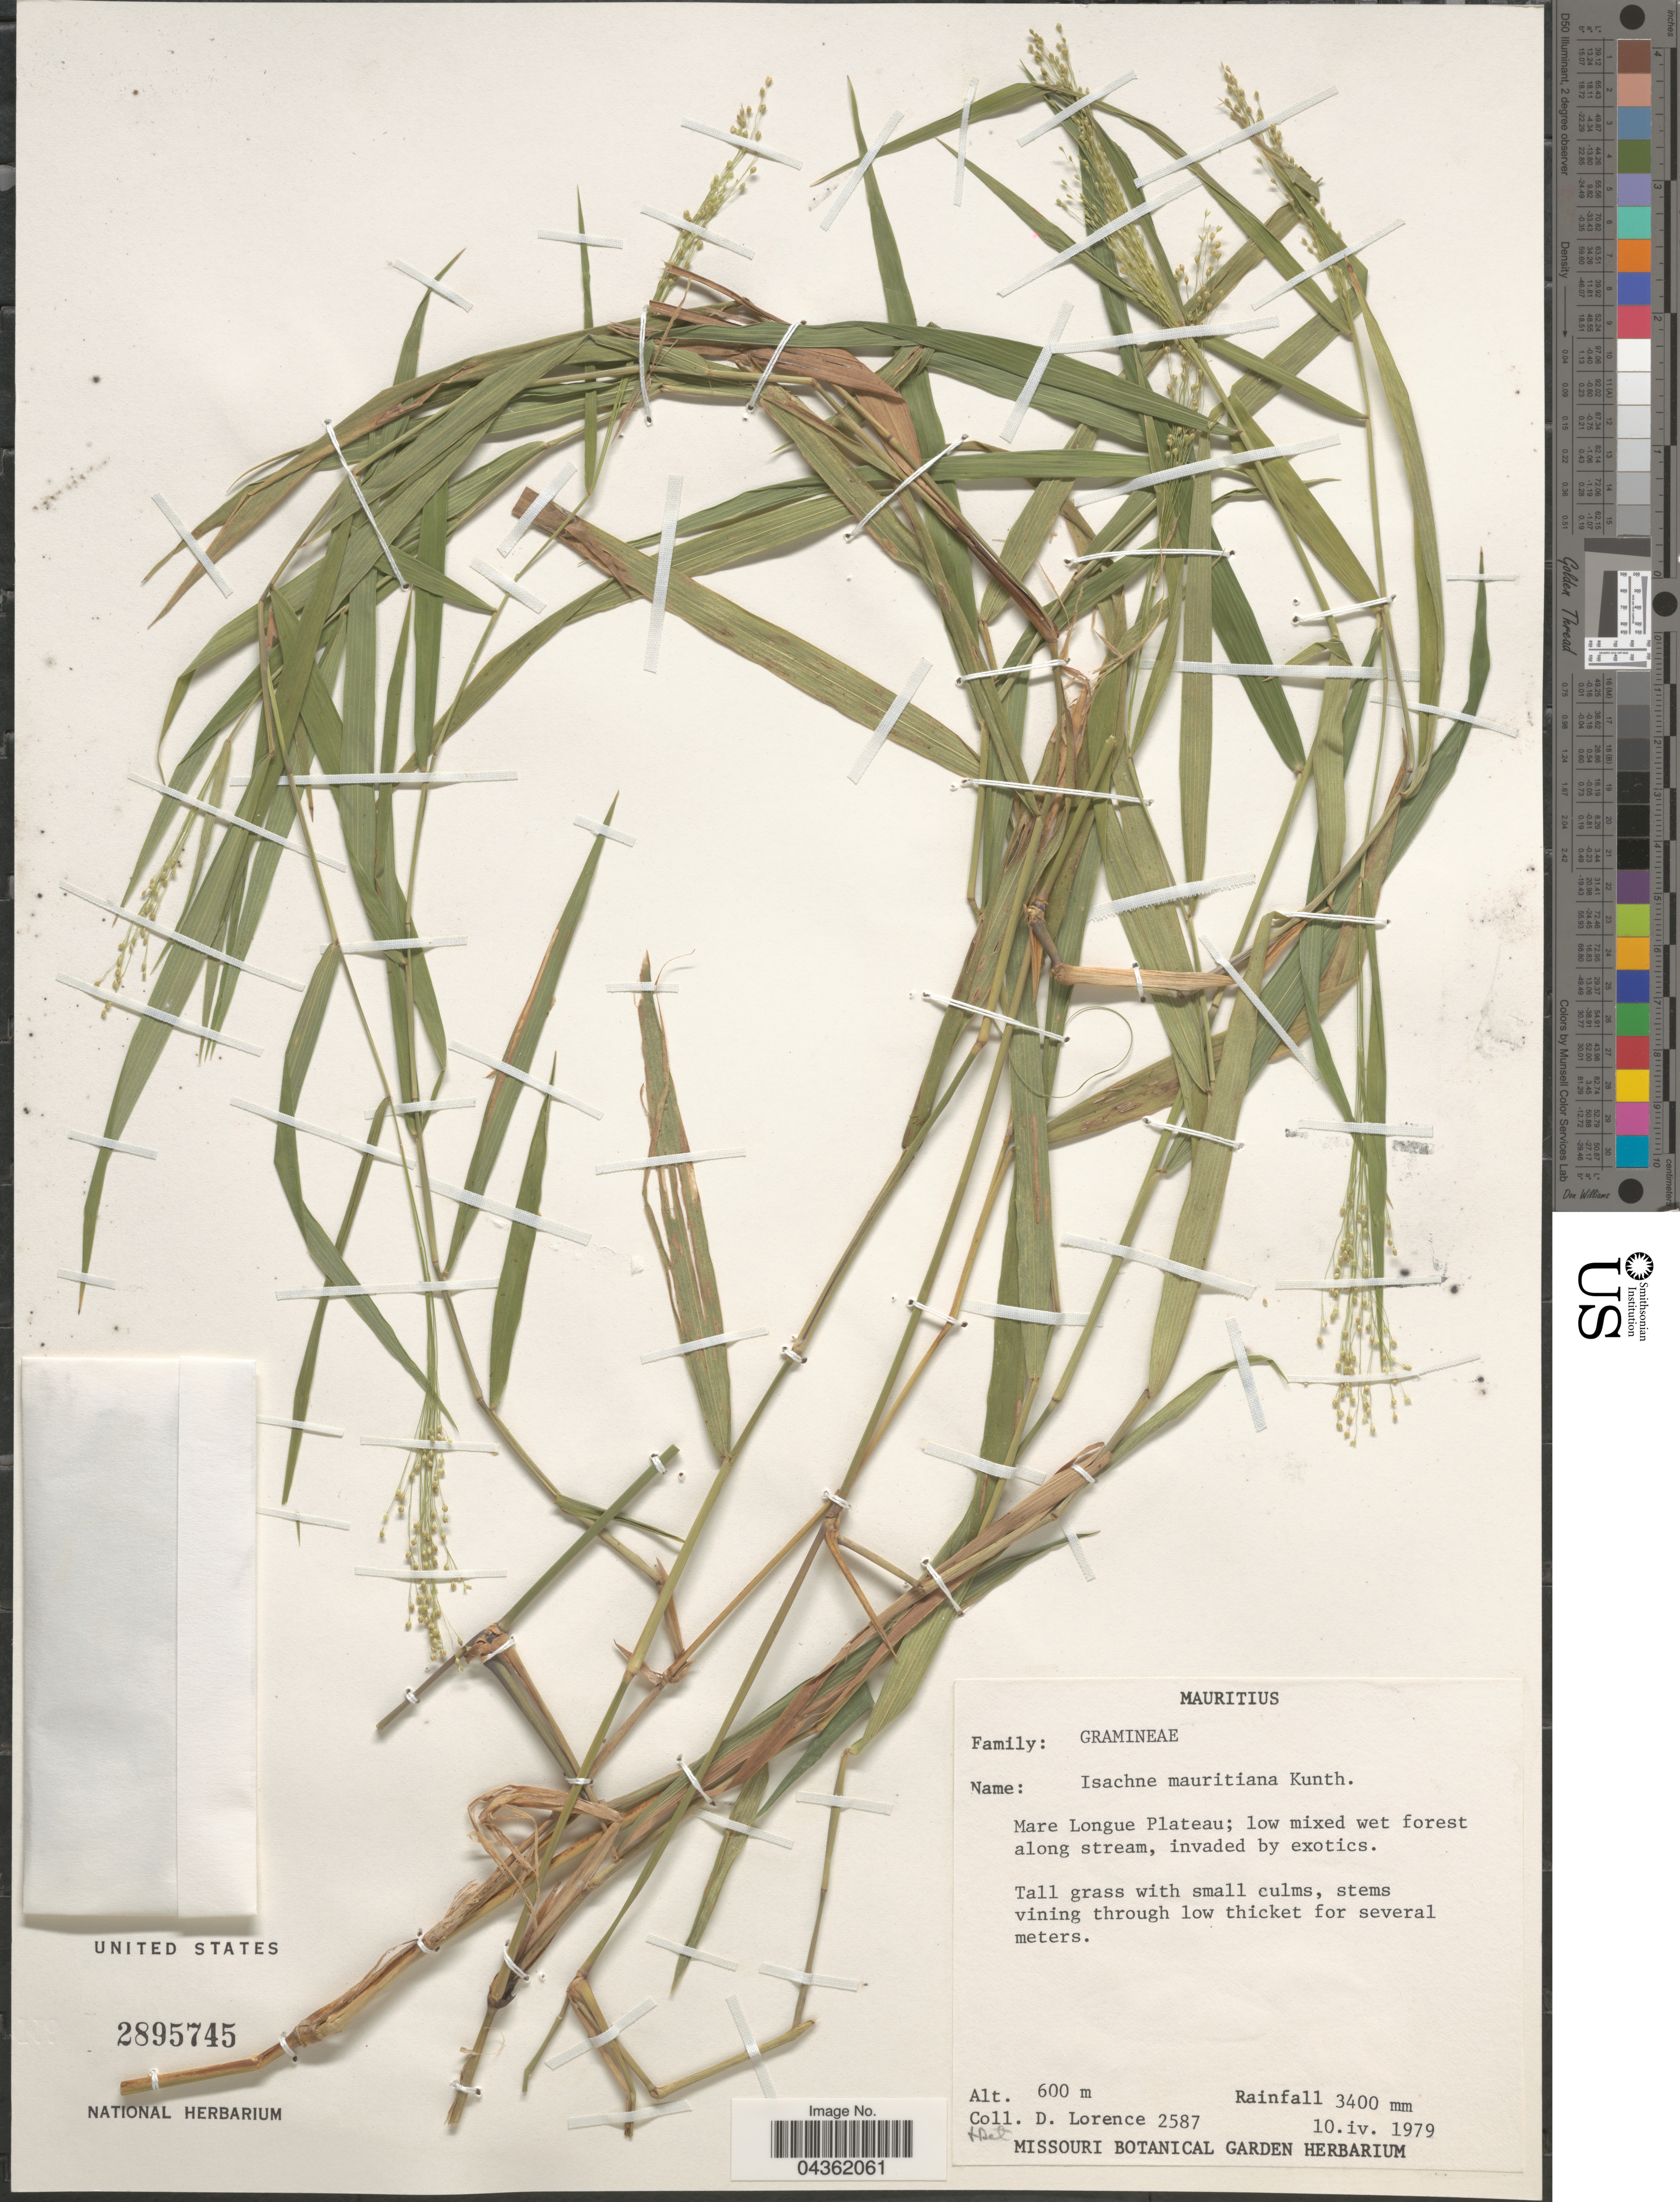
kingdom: Plantae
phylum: Tracheophyta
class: Liliopsida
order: Poales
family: Poaceae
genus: Isachne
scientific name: Isachne mauritiana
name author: Kunth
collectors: D. Lorence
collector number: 2587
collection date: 1979-04-10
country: Mauritius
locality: Mare Longue Plateau.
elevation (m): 600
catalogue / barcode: US 2895745